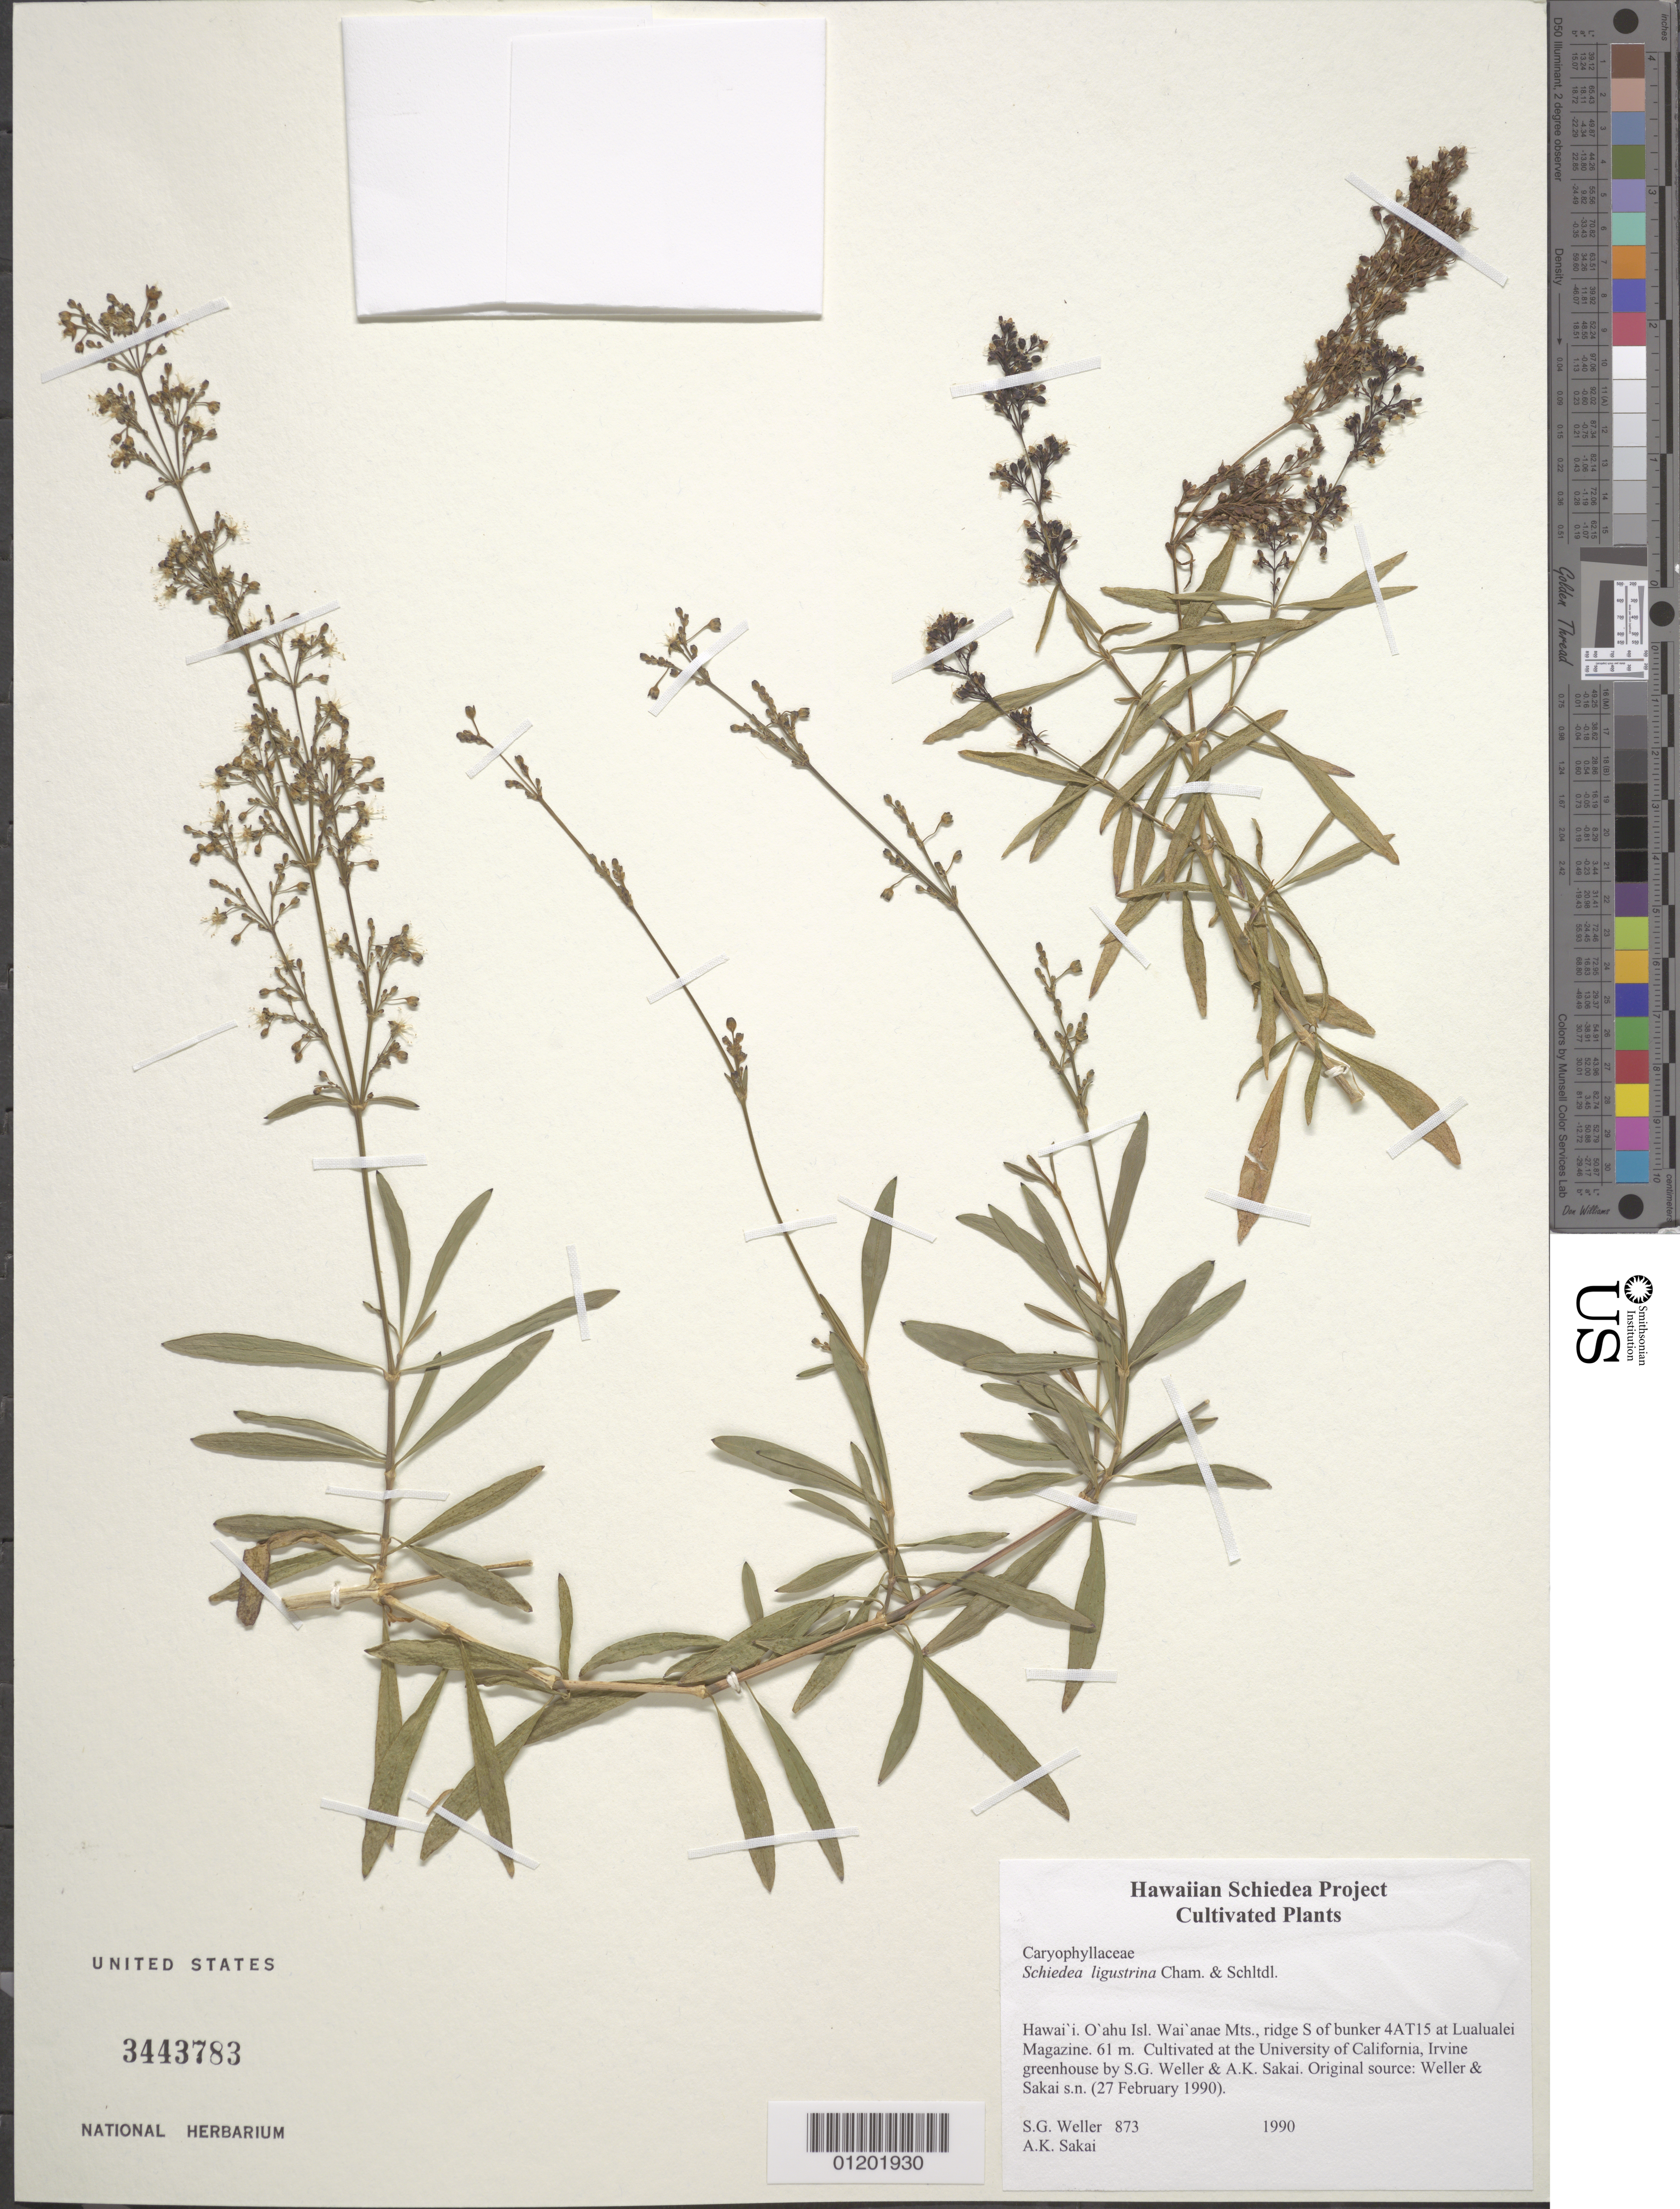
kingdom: Plantae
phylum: Tracheophyta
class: Magnoliopsida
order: Caryophyllales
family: Caryophyllaceae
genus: Schiedea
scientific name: Schiedea ligustrina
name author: Cham. & Schltdl.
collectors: S. G. Weller & A. Sakai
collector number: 873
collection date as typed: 1993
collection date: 1993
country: United States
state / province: California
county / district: Orange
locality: University of California, Irvine greenhouse.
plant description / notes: Cultivated at the University of California, Irvine greenhouse by S.G. Weller & A.K. Sakai. Original source: from cuttings collected by Weller & Sakai on 27 February 1990, O'ahu, Wai'anae Mts, ridge S of bunker 4AT15 at Lualualei Magazine, 61 m.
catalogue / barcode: US 3443783